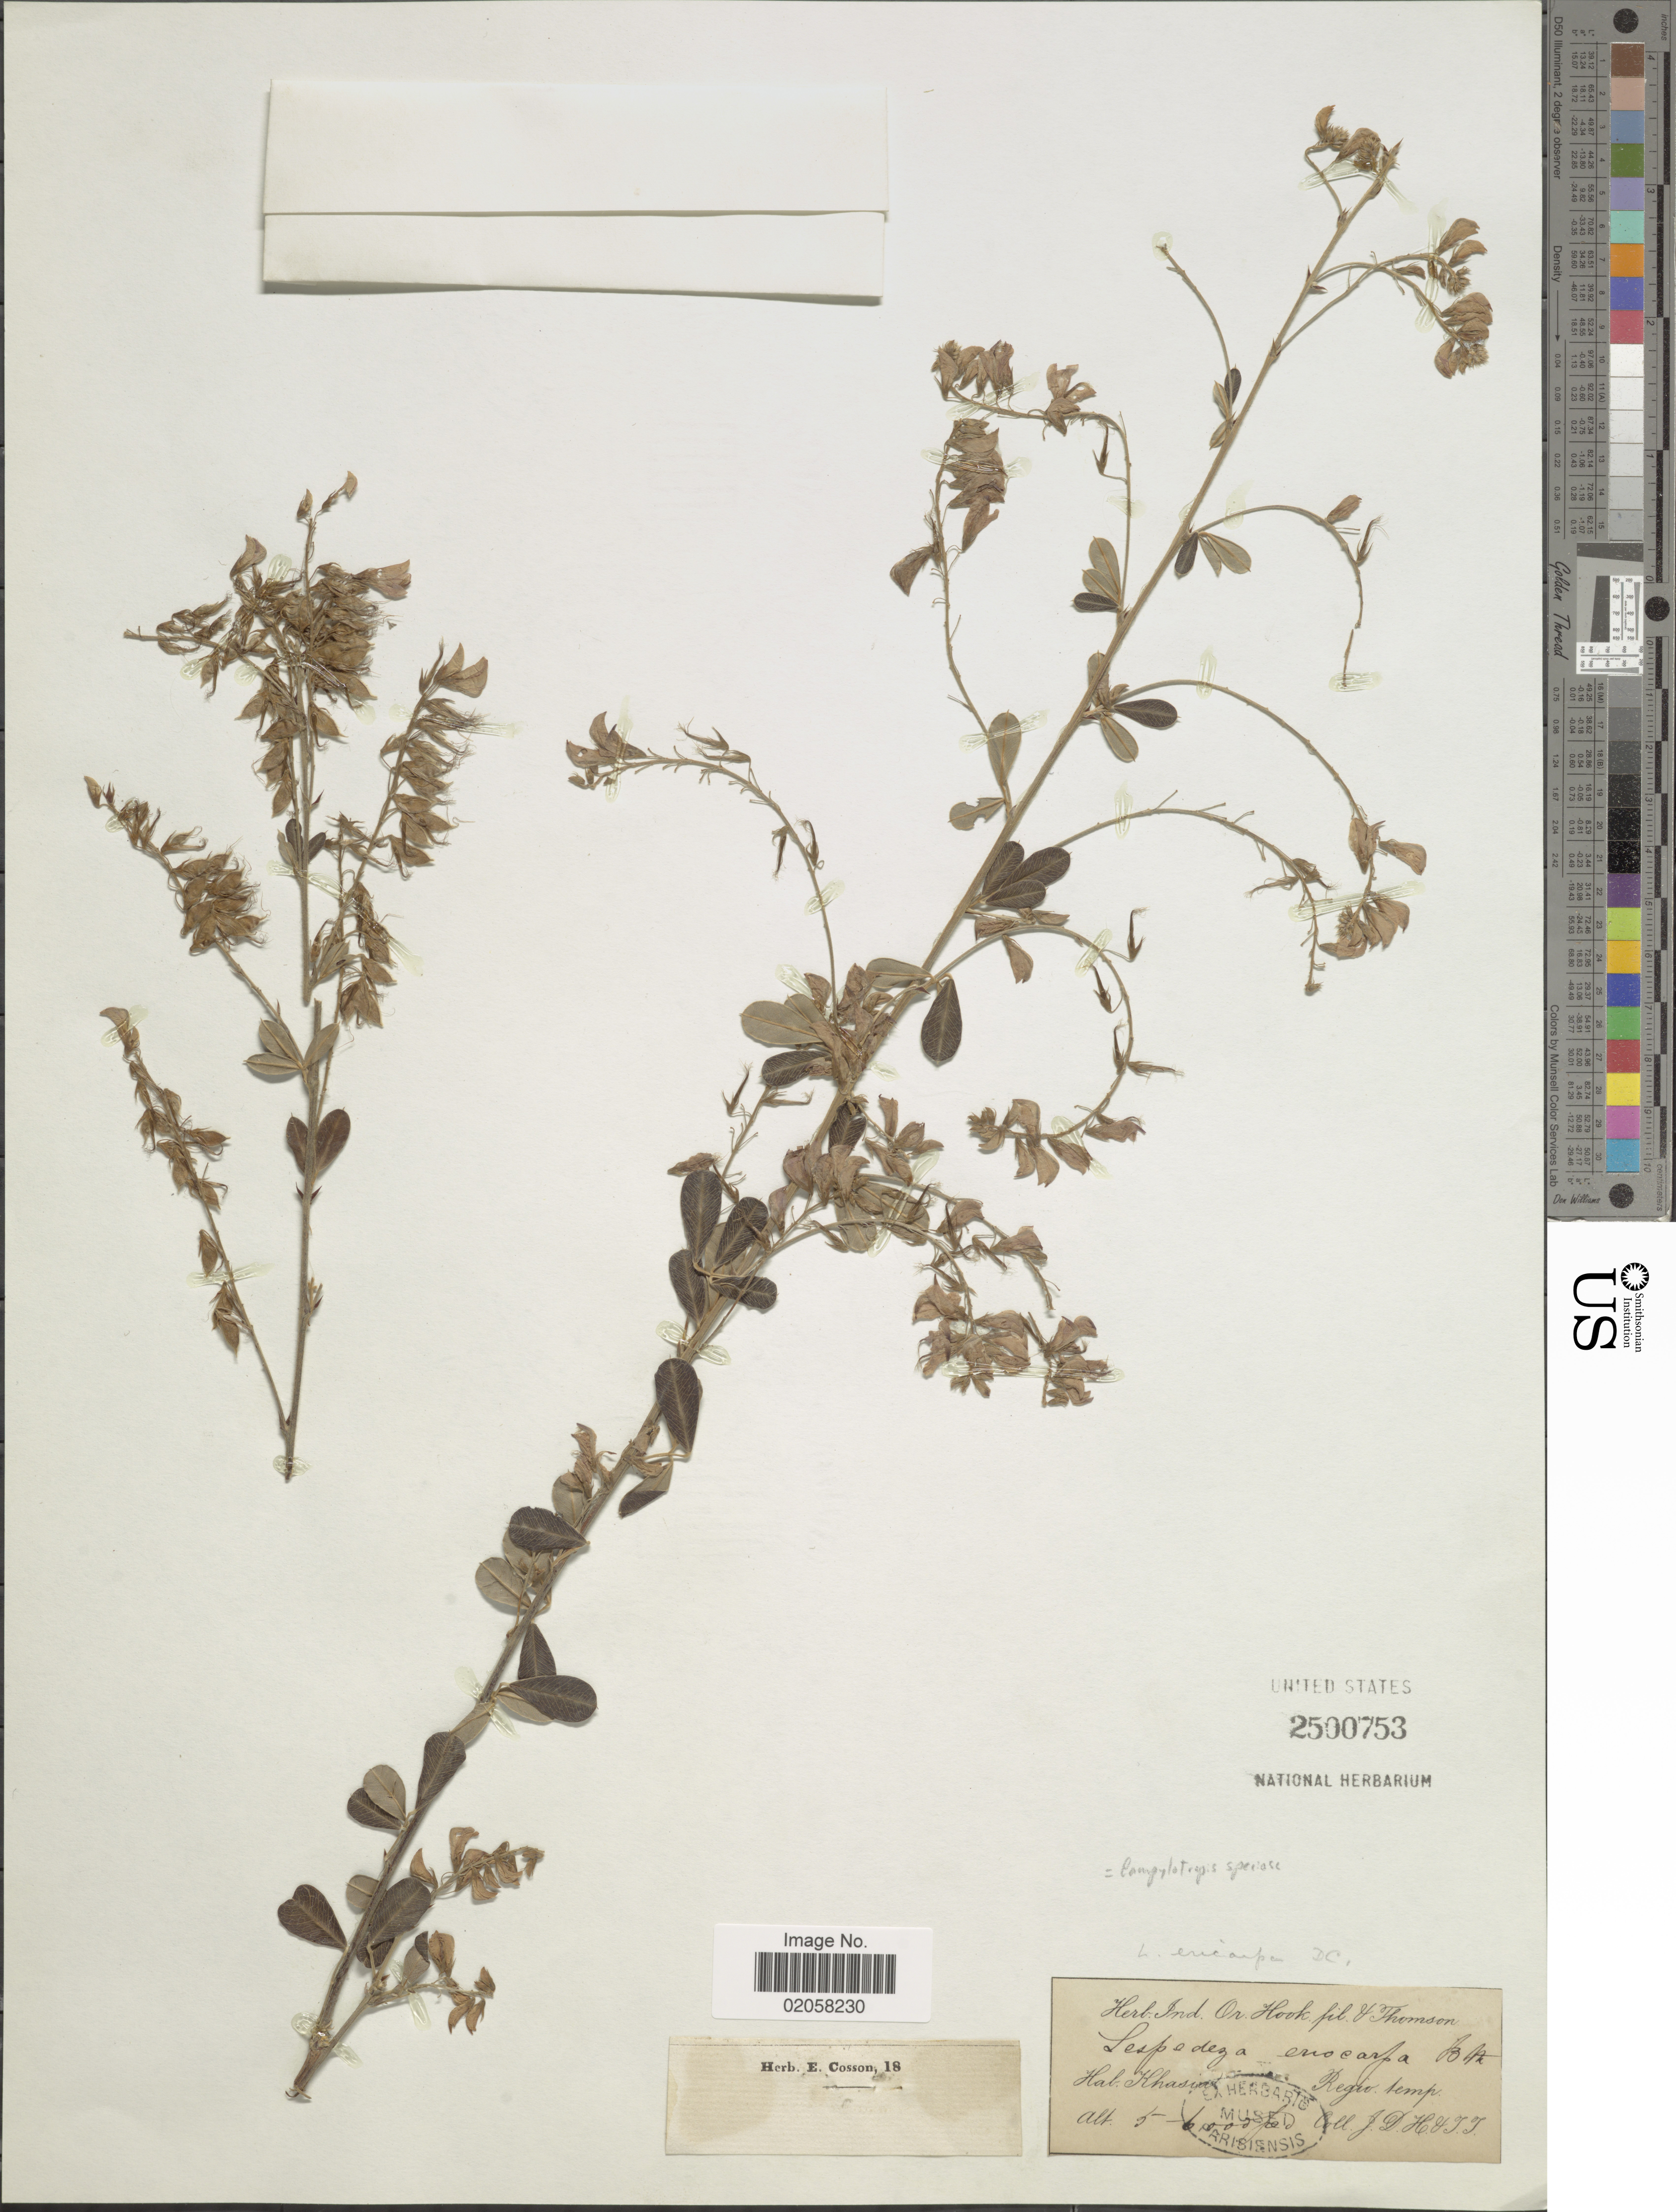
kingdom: Plantae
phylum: Tracheophyta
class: Magnoliopsida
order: Fabales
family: Fabaceae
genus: Campylotropis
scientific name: Campylotropis speciosa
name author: (Schindl.) Schindl.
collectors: J. D. H. & T. T.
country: India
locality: Khasia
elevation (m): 1524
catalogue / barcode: US 2500753